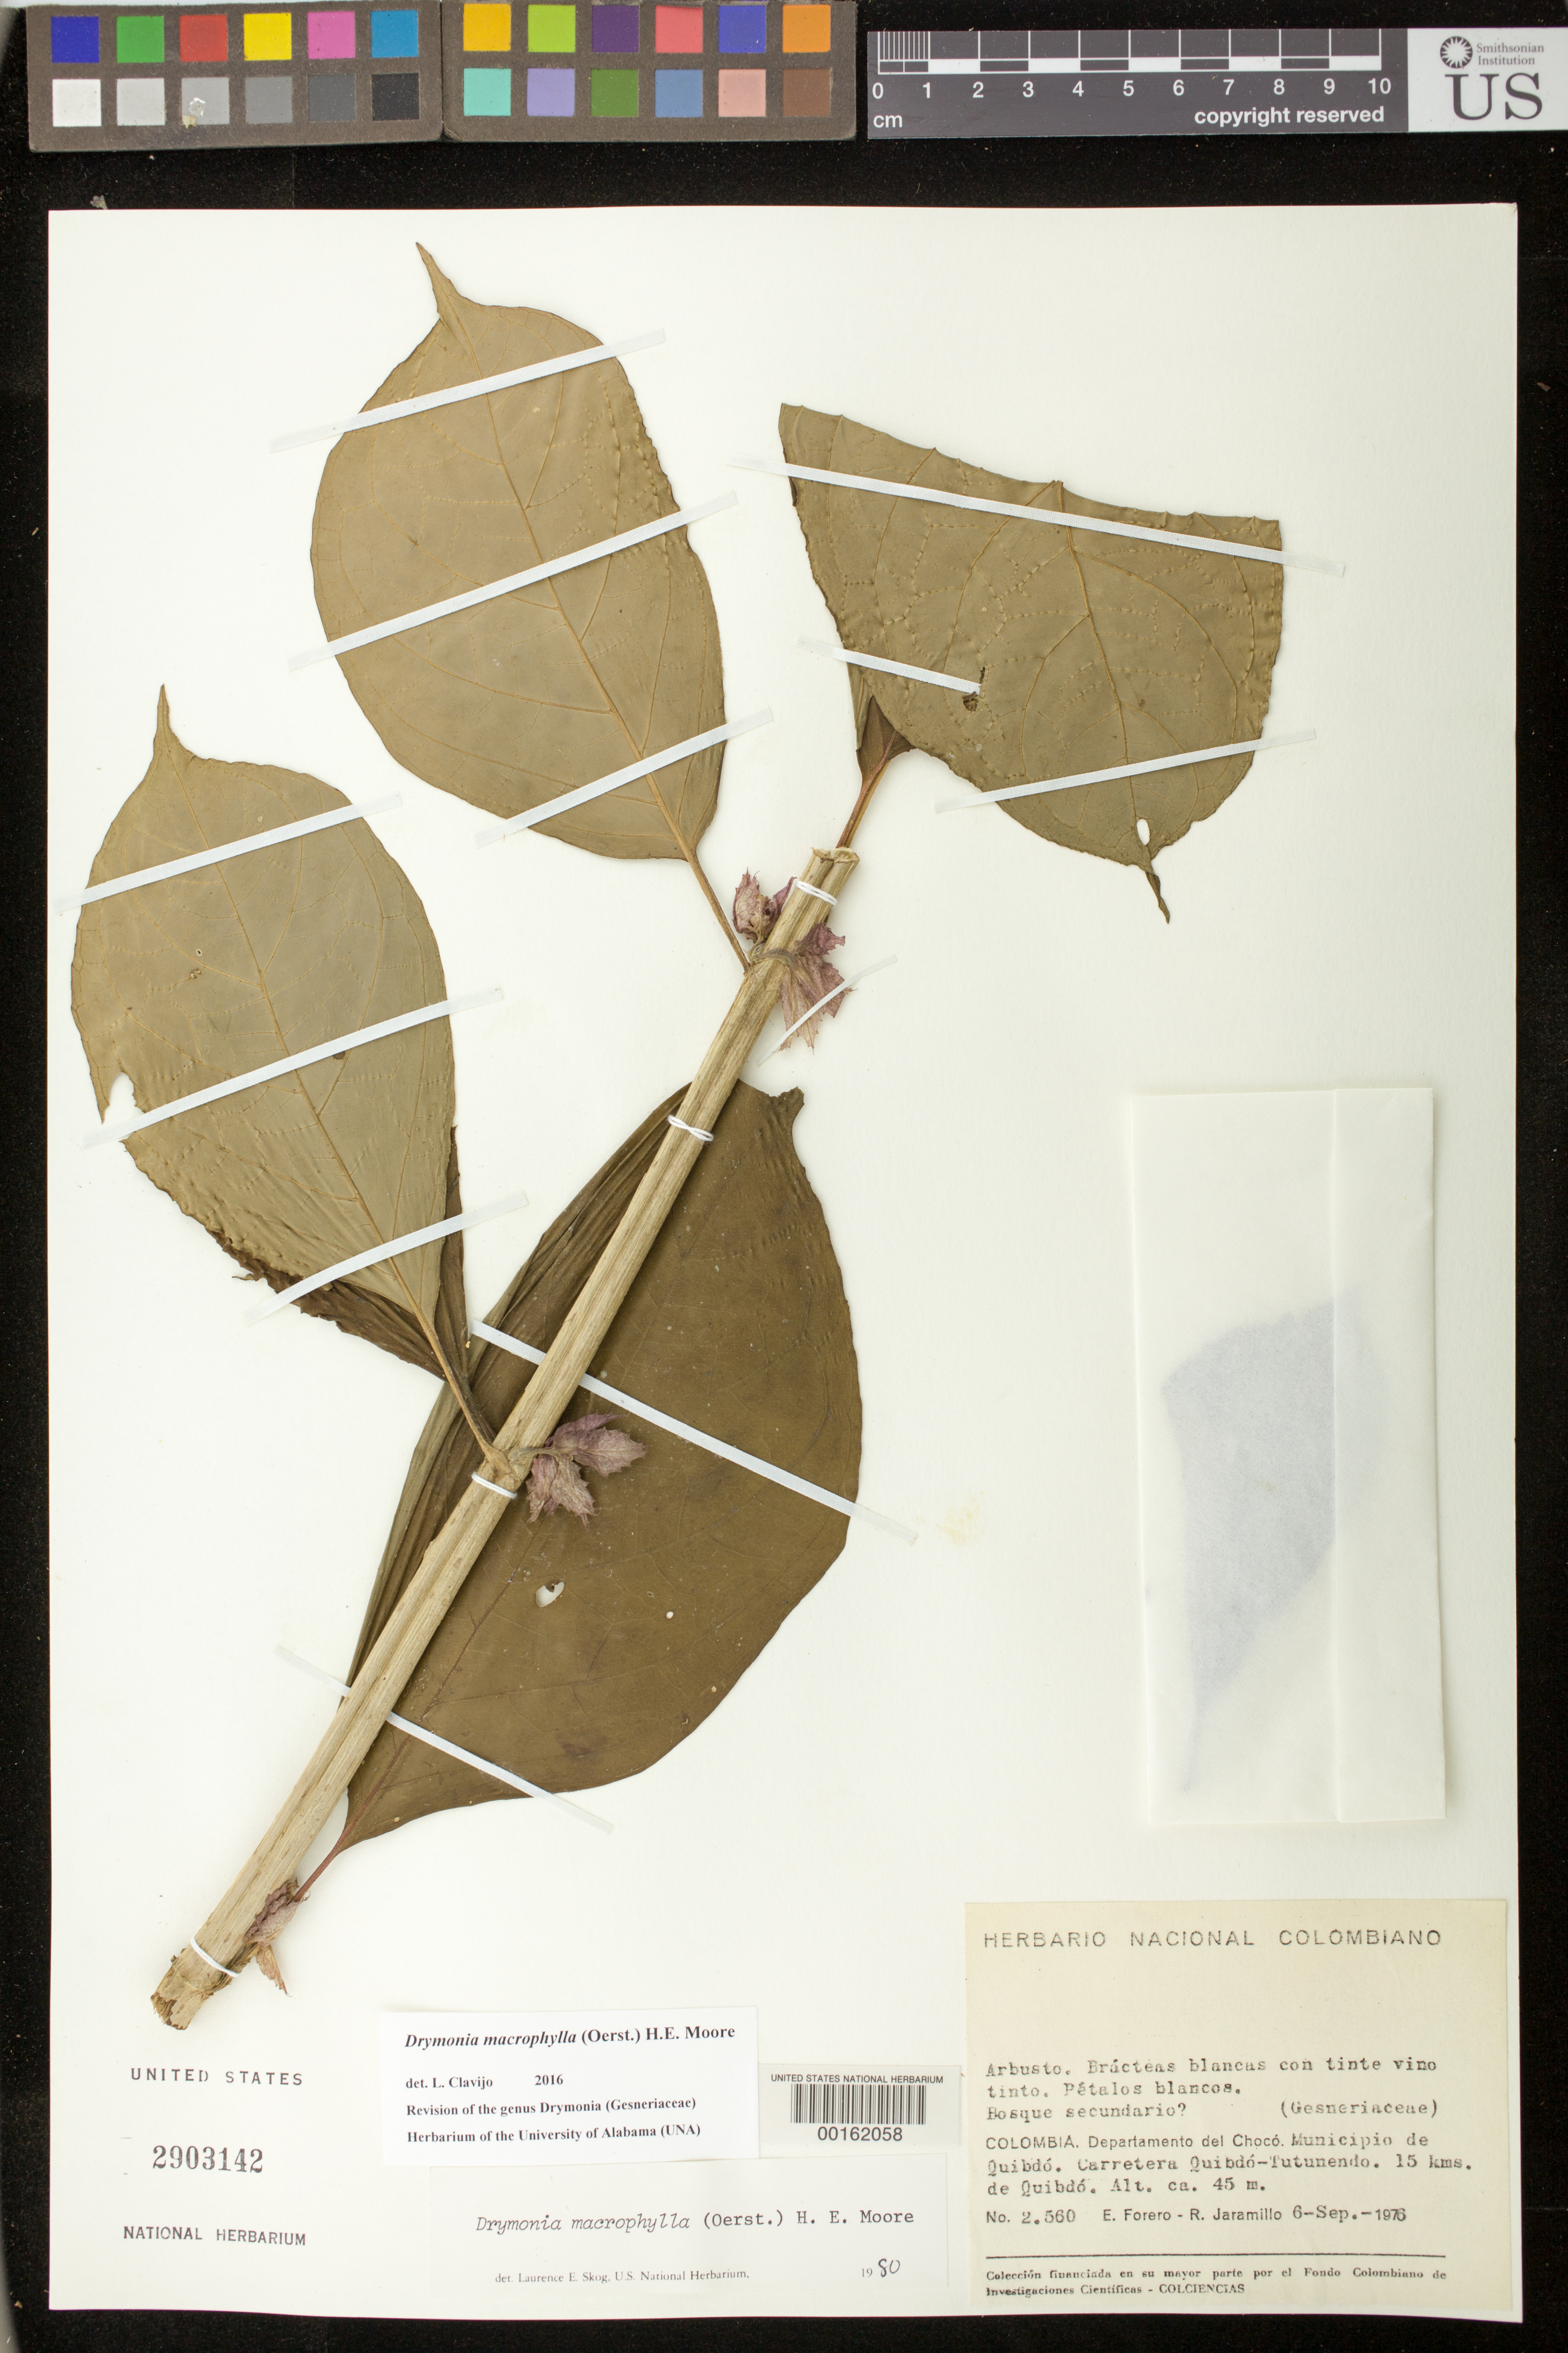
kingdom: Plantae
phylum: Tracheophyta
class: Magnoliopsida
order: Lamiales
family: Gesneriaceae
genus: Drymonia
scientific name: Drymonia macrophylla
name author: (Oerst.) H.E. Moore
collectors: E. Forero & R. Jaramillo M.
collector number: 2560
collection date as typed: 06 Sep 1976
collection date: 1976-09-06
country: Colombia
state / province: Chocó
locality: Municipality of Quibdo, Quibdo-Tutunendo highway, 15 km from Quibdo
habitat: Secondary? forest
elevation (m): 45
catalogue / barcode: US 2903142